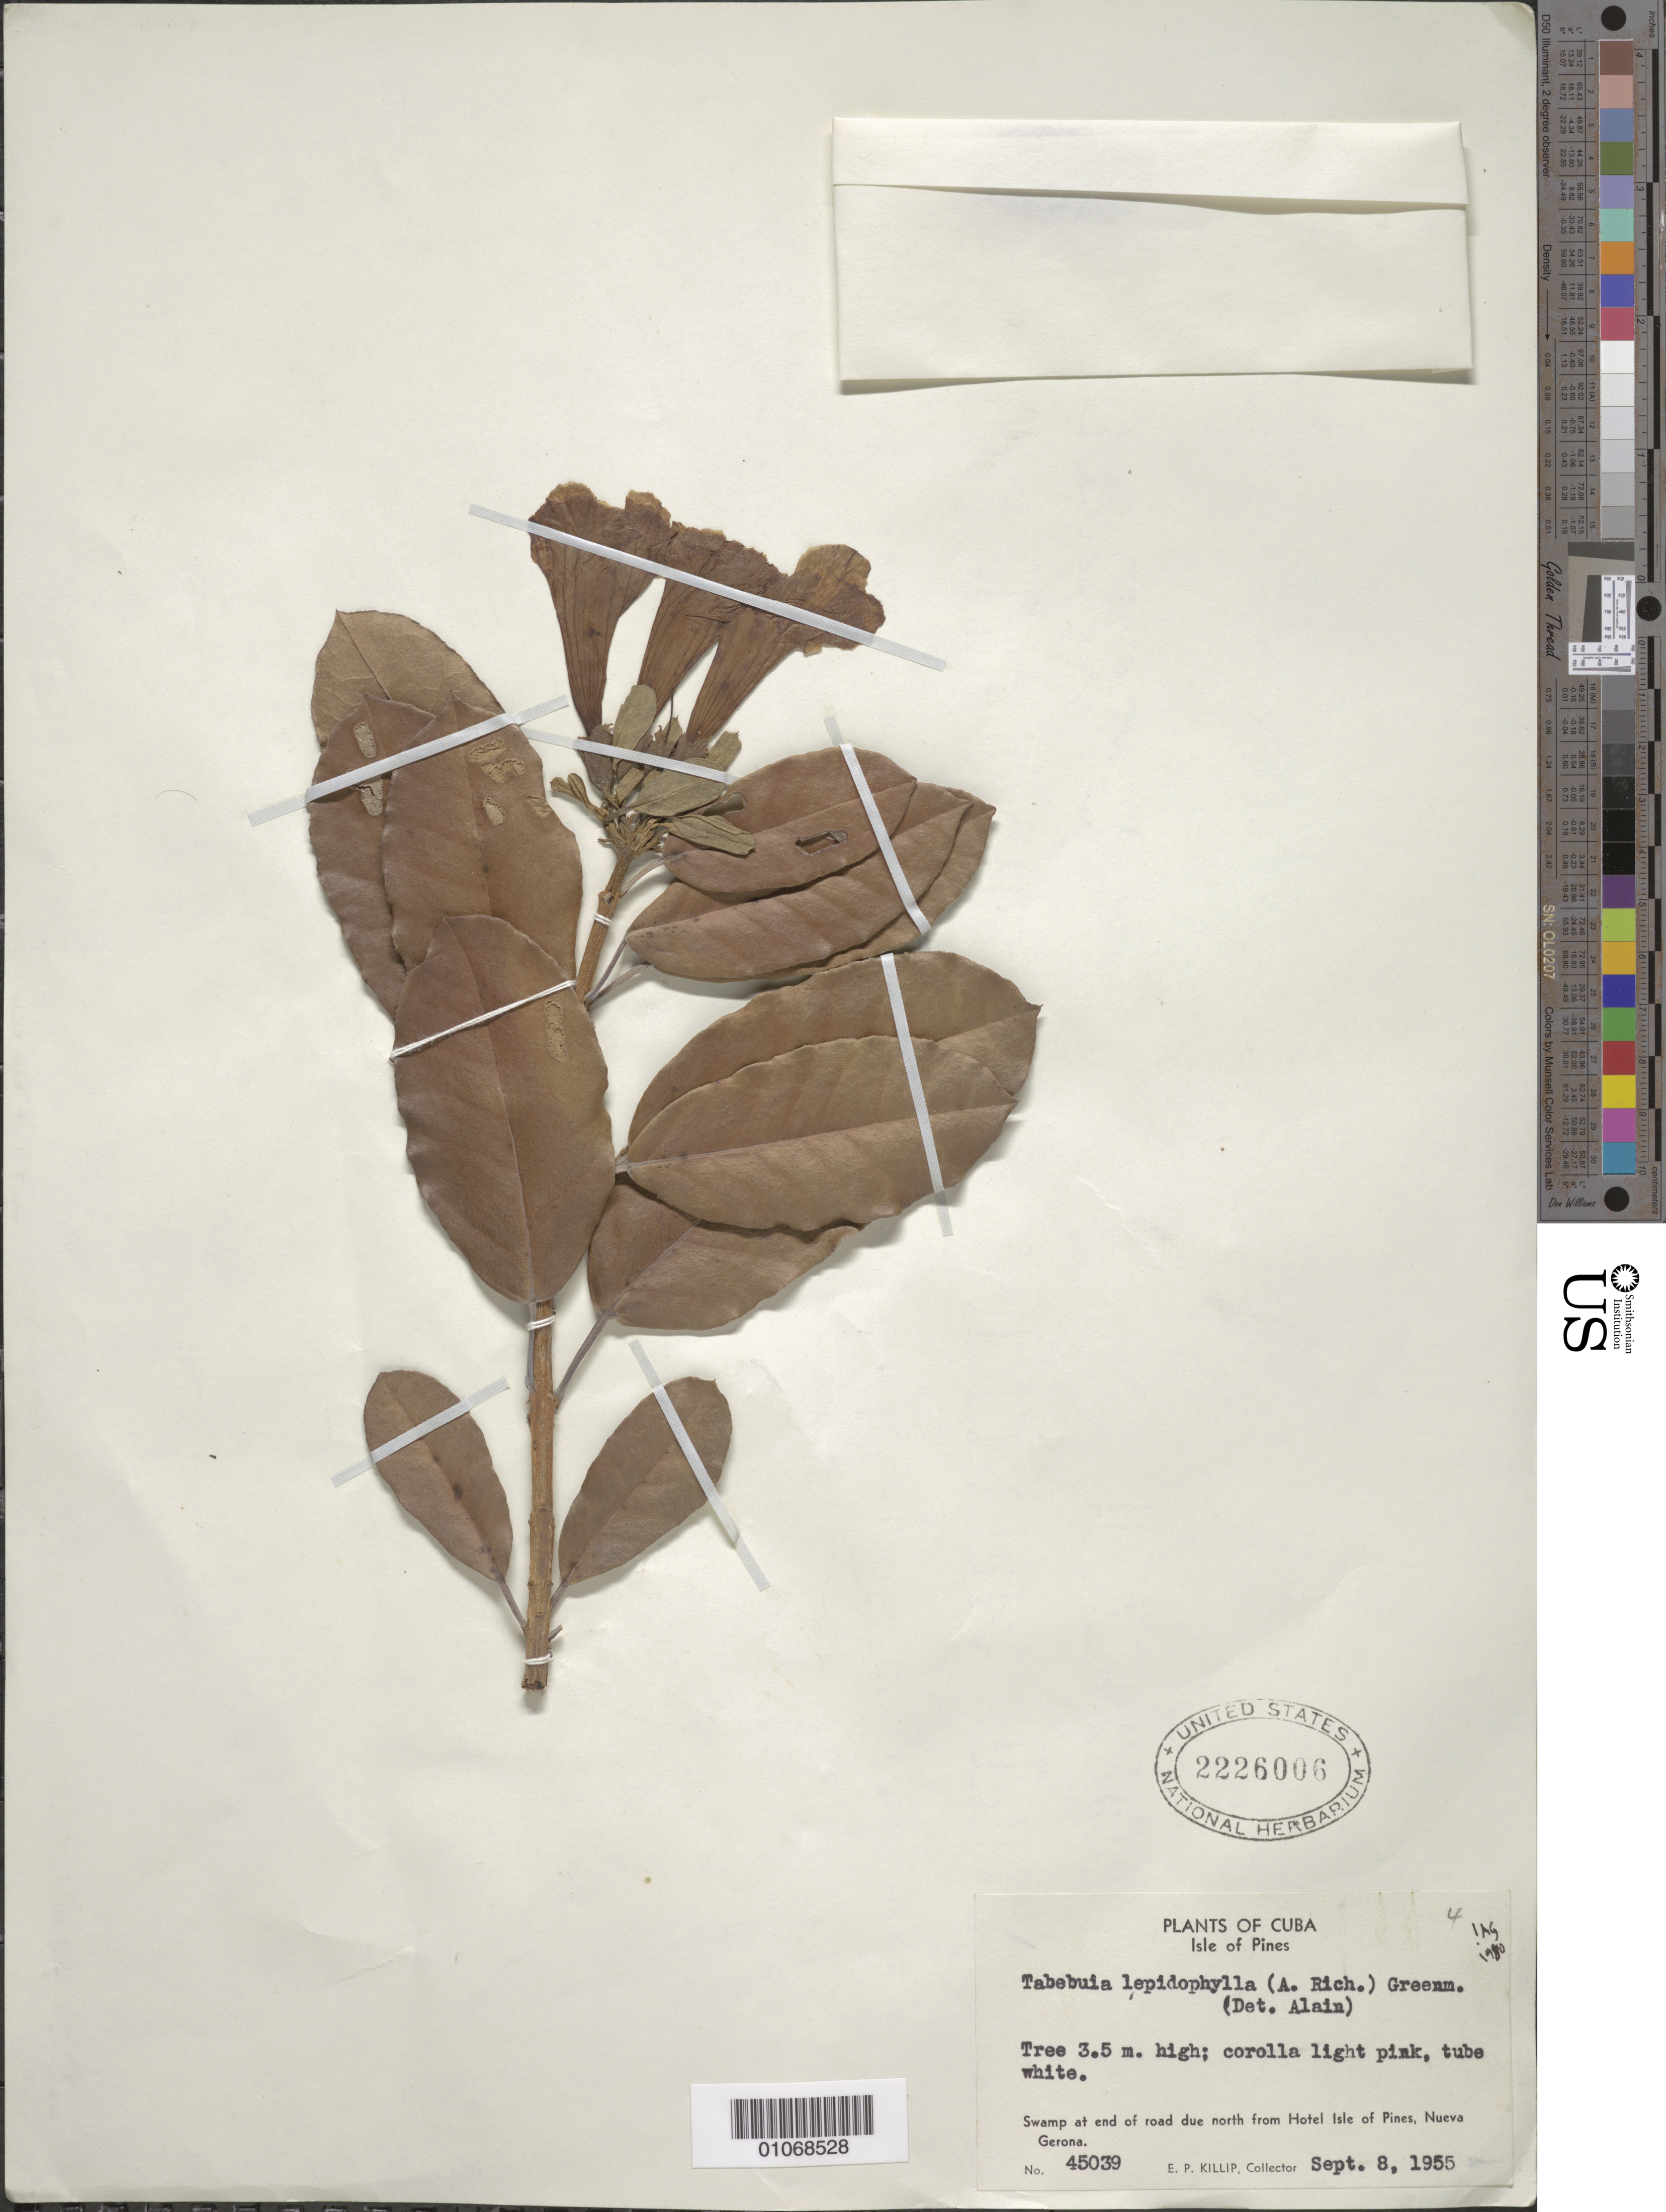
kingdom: Plantae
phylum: Tracheophyta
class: Magnoliopsida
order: Lamiales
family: Bignoniaceae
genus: Tabebuia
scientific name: Tabebuia lepidophylla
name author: (A. Rich.) Greenm.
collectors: E. P. Killip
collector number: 45039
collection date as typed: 08 Sep 1955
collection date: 1955-09-08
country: Cuba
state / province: Isla de La Juventud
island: Isla de la Juventud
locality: Swamp at end of road due north from Hotel isle of Pines Nueva Gerona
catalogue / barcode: US 2226006